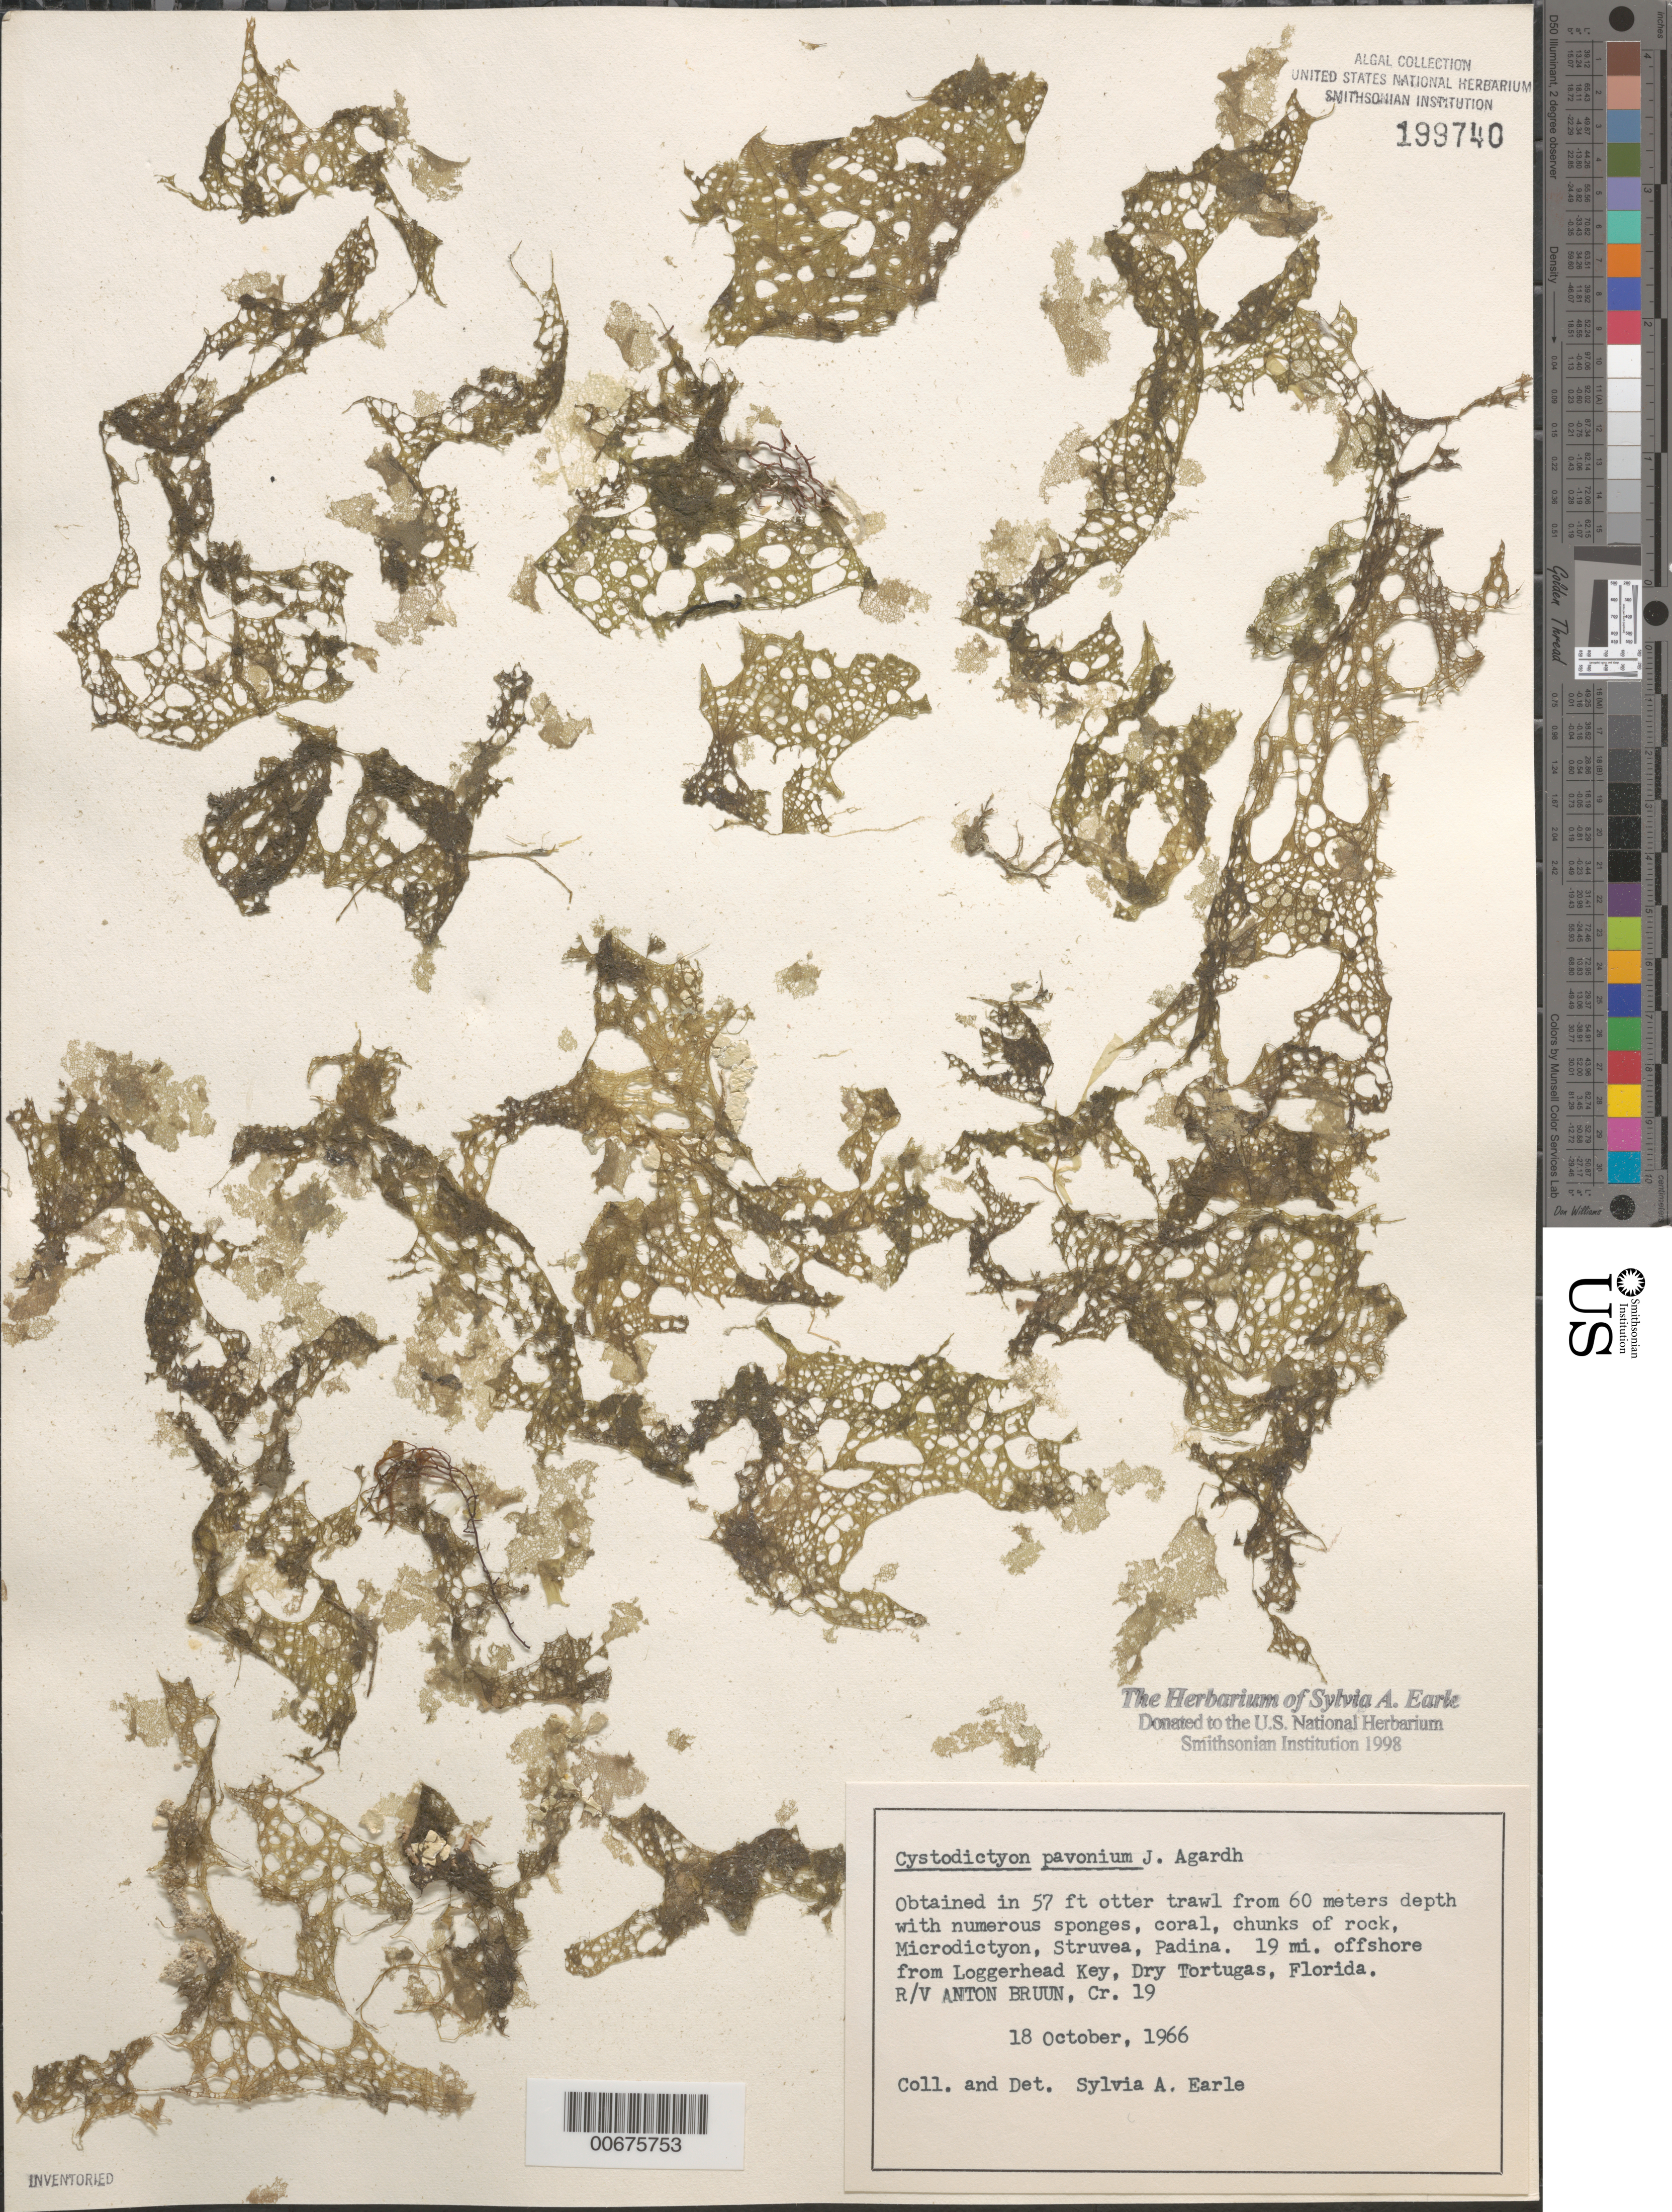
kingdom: Plantae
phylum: Chlorophyta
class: Ulvophyceae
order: Cladophorales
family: Anadyomenaceae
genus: Anadyomene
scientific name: Anadyomene pavonina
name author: (J. Agardh) J. Wille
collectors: S. A. Earle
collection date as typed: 18 Oct 1966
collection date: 1966-10-18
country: United States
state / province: Florida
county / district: Monroe County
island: Dry Tortugas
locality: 19 miles off Loggerhead Key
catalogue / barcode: US 199740